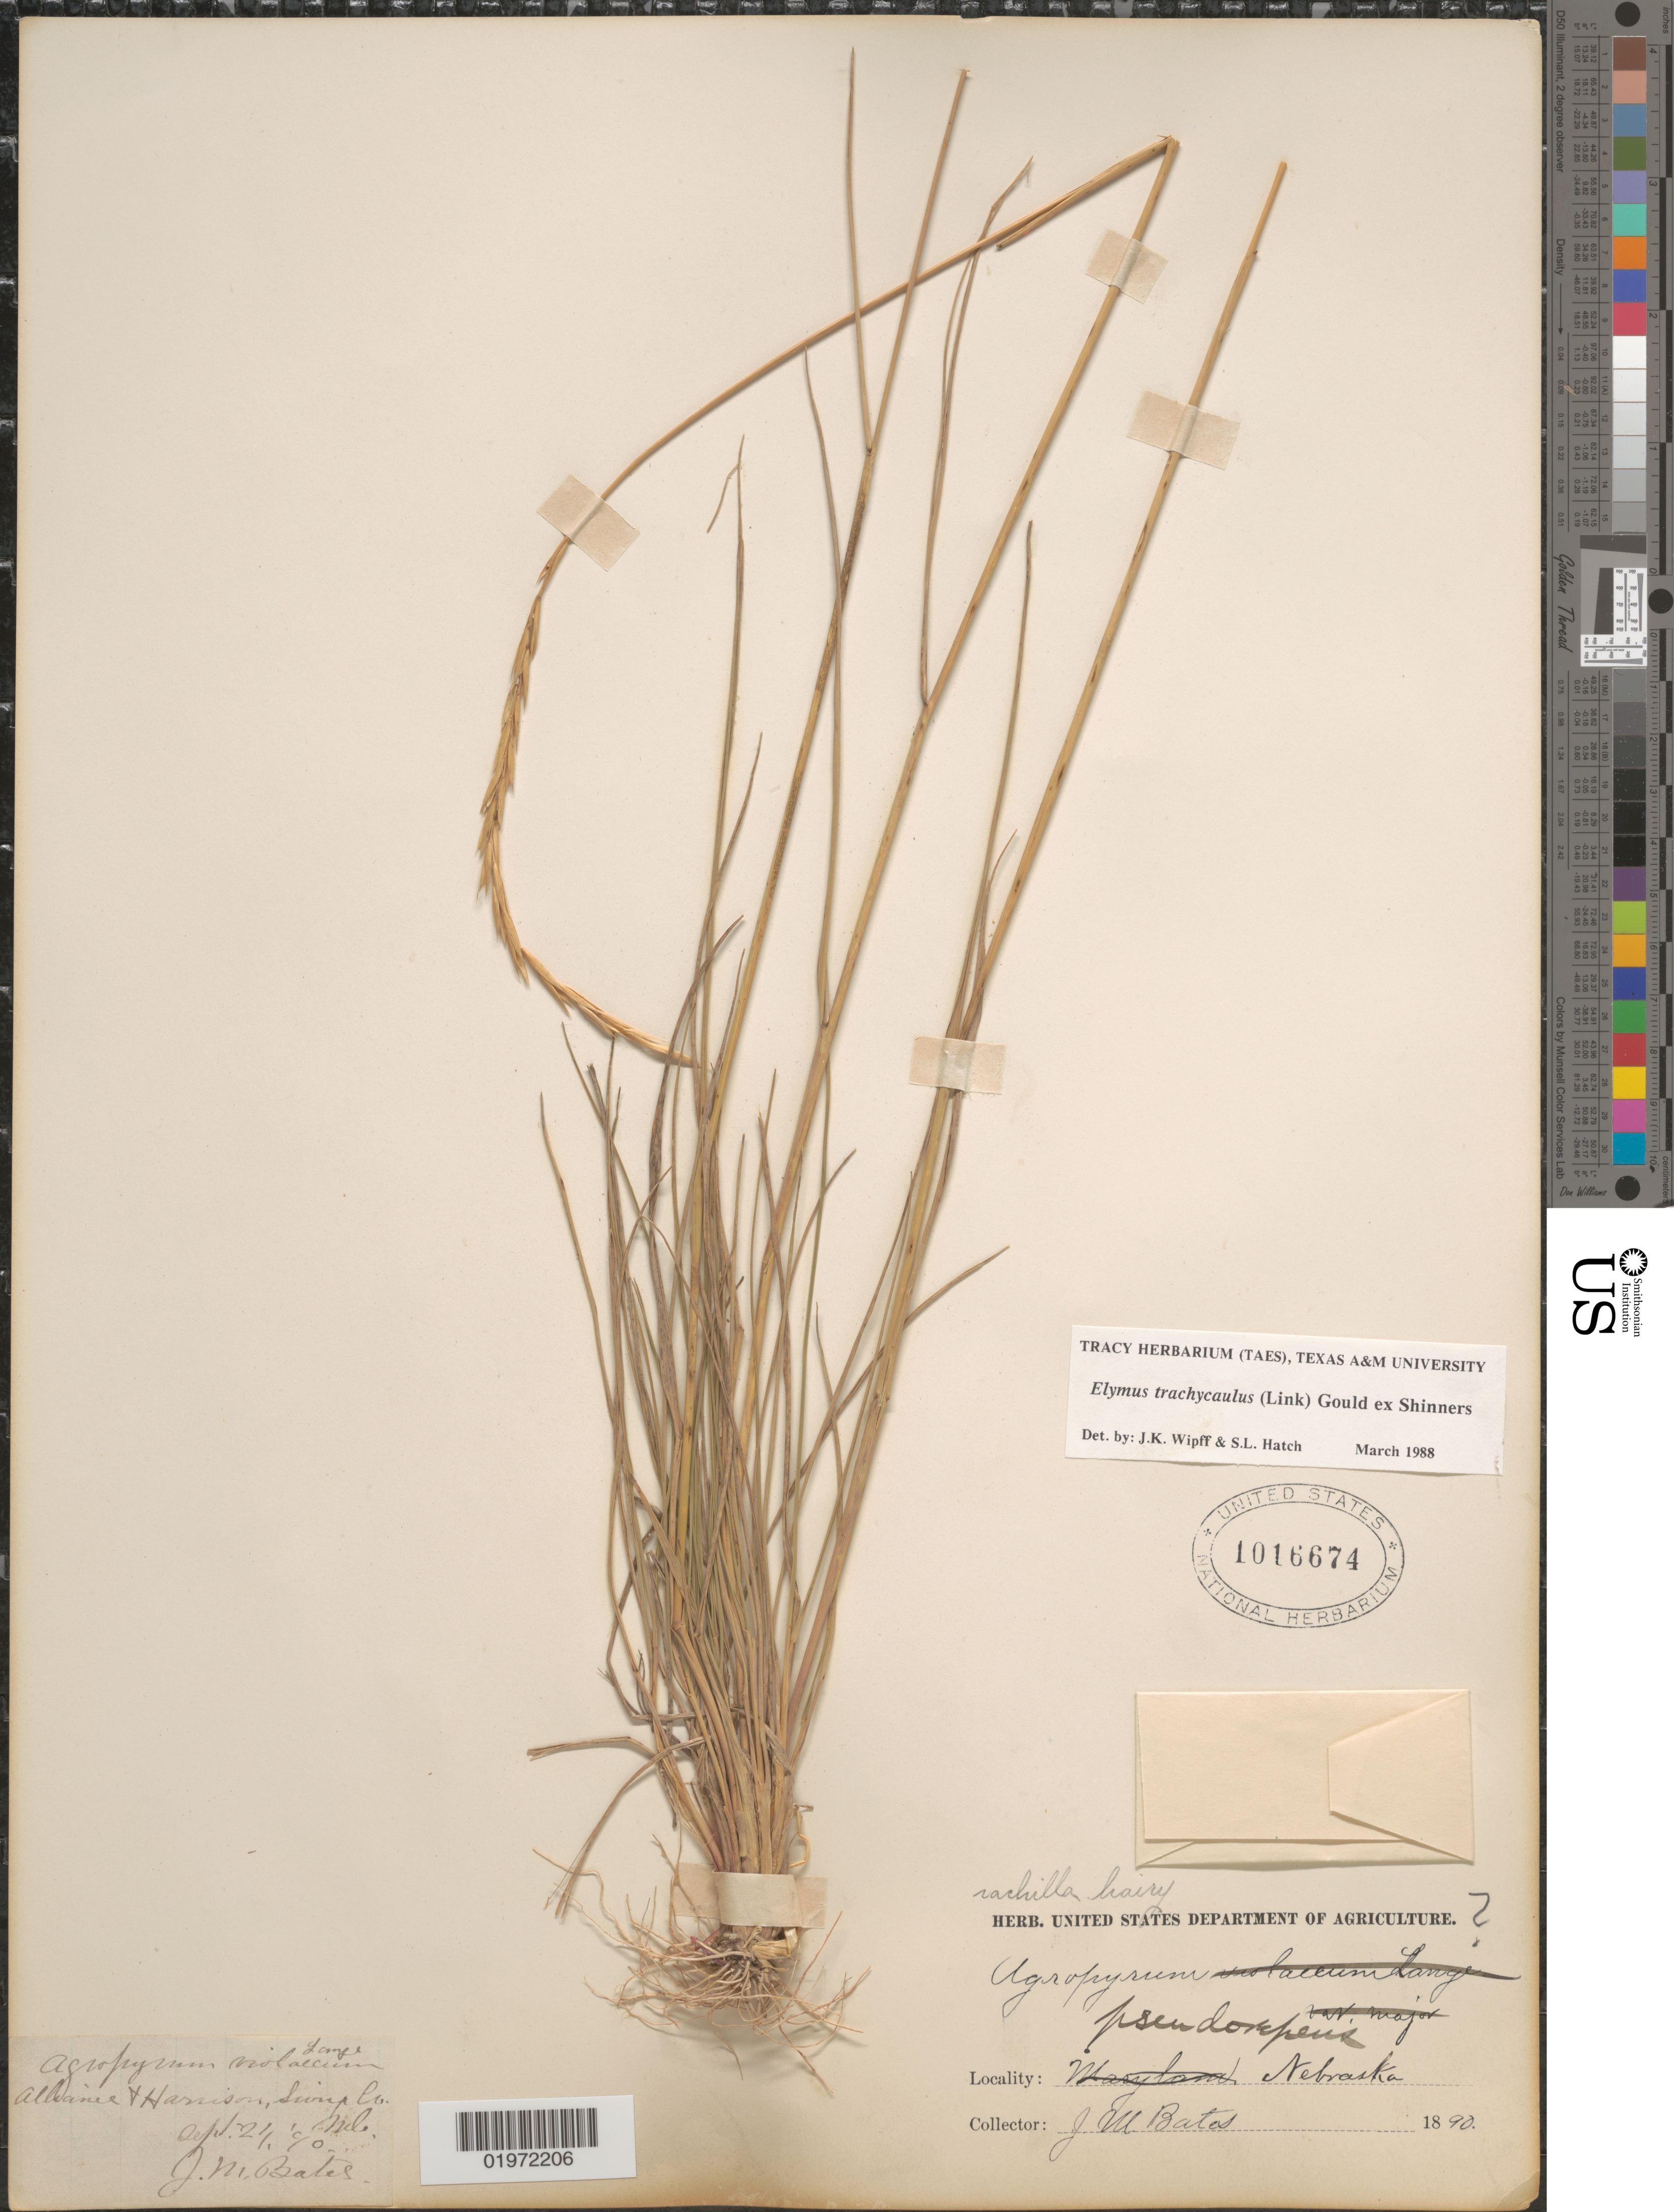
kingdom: Plantae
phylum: Tracheophyta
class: Liliopsida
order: Poales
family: Poaceae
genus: Elymus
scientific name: Elymus trachycaulus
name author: (Link) Gould ex Shinners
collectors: J. Bates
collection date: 1890-09-24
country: United States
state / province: Nebraska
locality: Alkanel + Harrison,Sioux Co.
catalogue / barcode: US 1016674